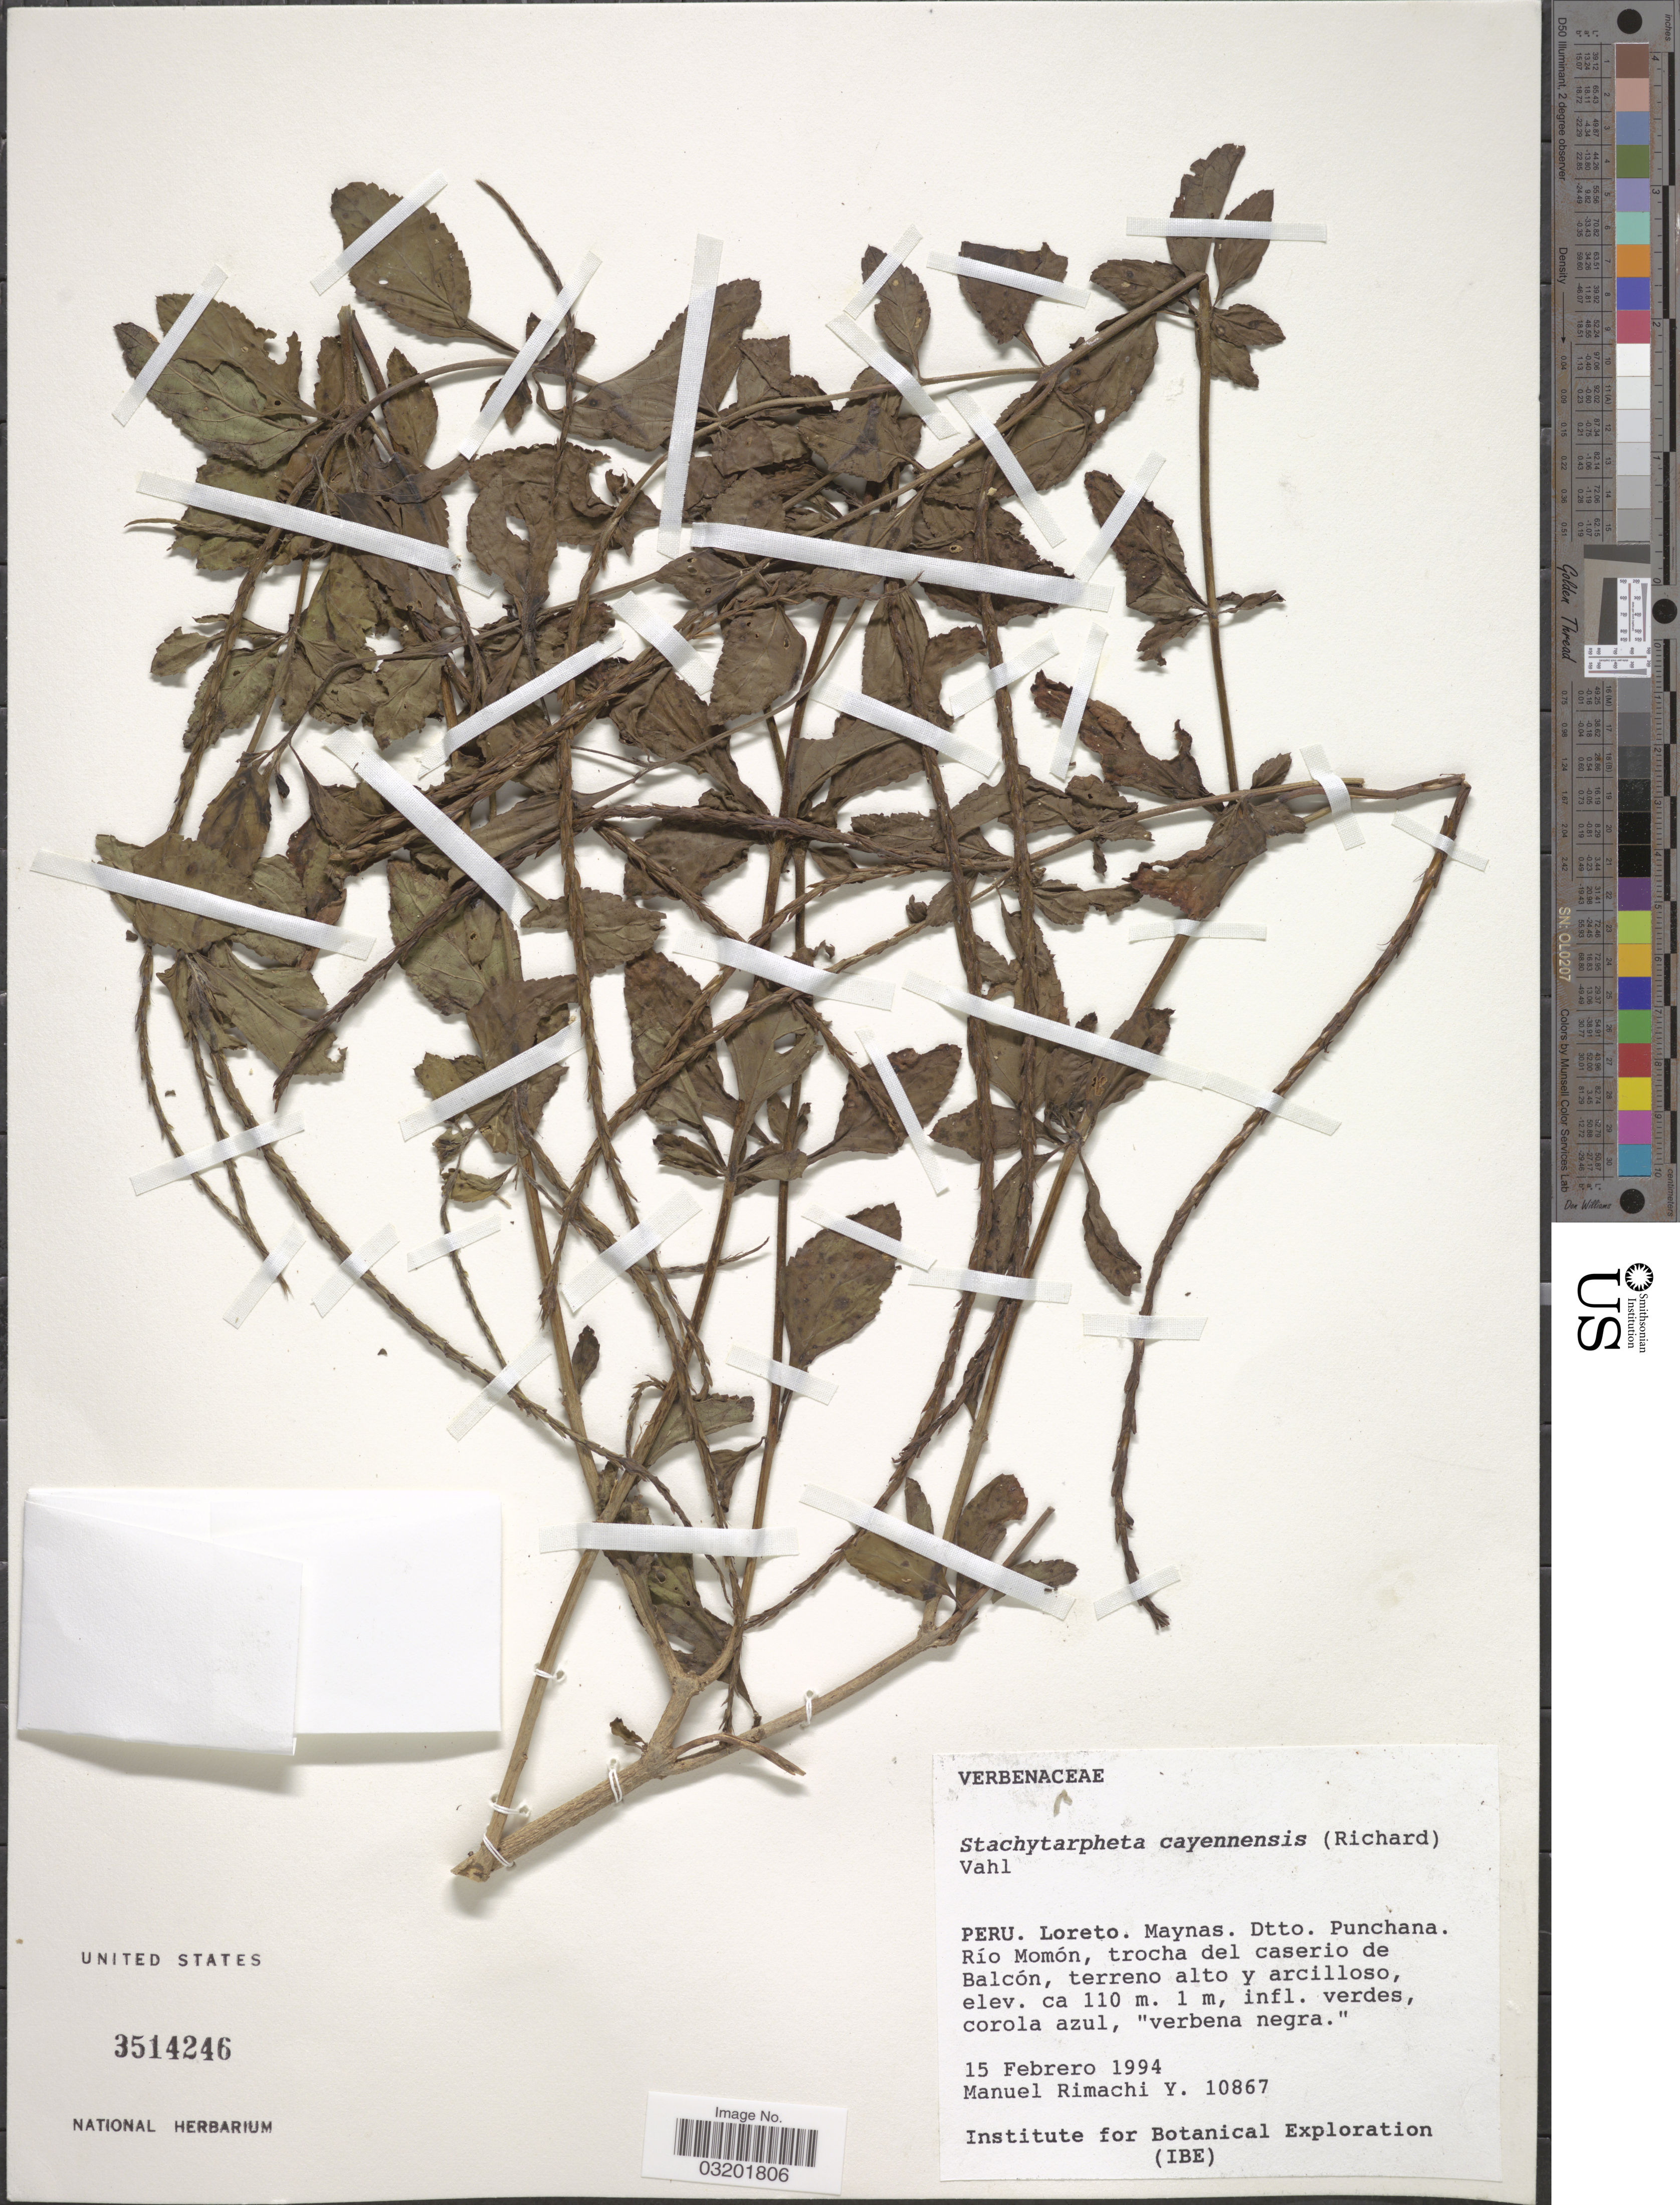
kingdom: Plantae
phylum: Tracheophyta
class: Magnoliopsida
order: Lamiales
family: Verbenaceae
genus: Stachytarpheta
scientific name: Stachytarpheta cayennensis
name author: (Rich.) Vahl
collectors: M. Rimachi Y.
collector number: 10867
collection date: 1994-02-15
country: Peru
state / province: Loreto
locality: Maynas. Dtto. Punchana. Río Momón, trocha del caserio de Balcón, terreno alto y arcilloso.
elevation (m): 110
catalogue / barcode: US 3514246